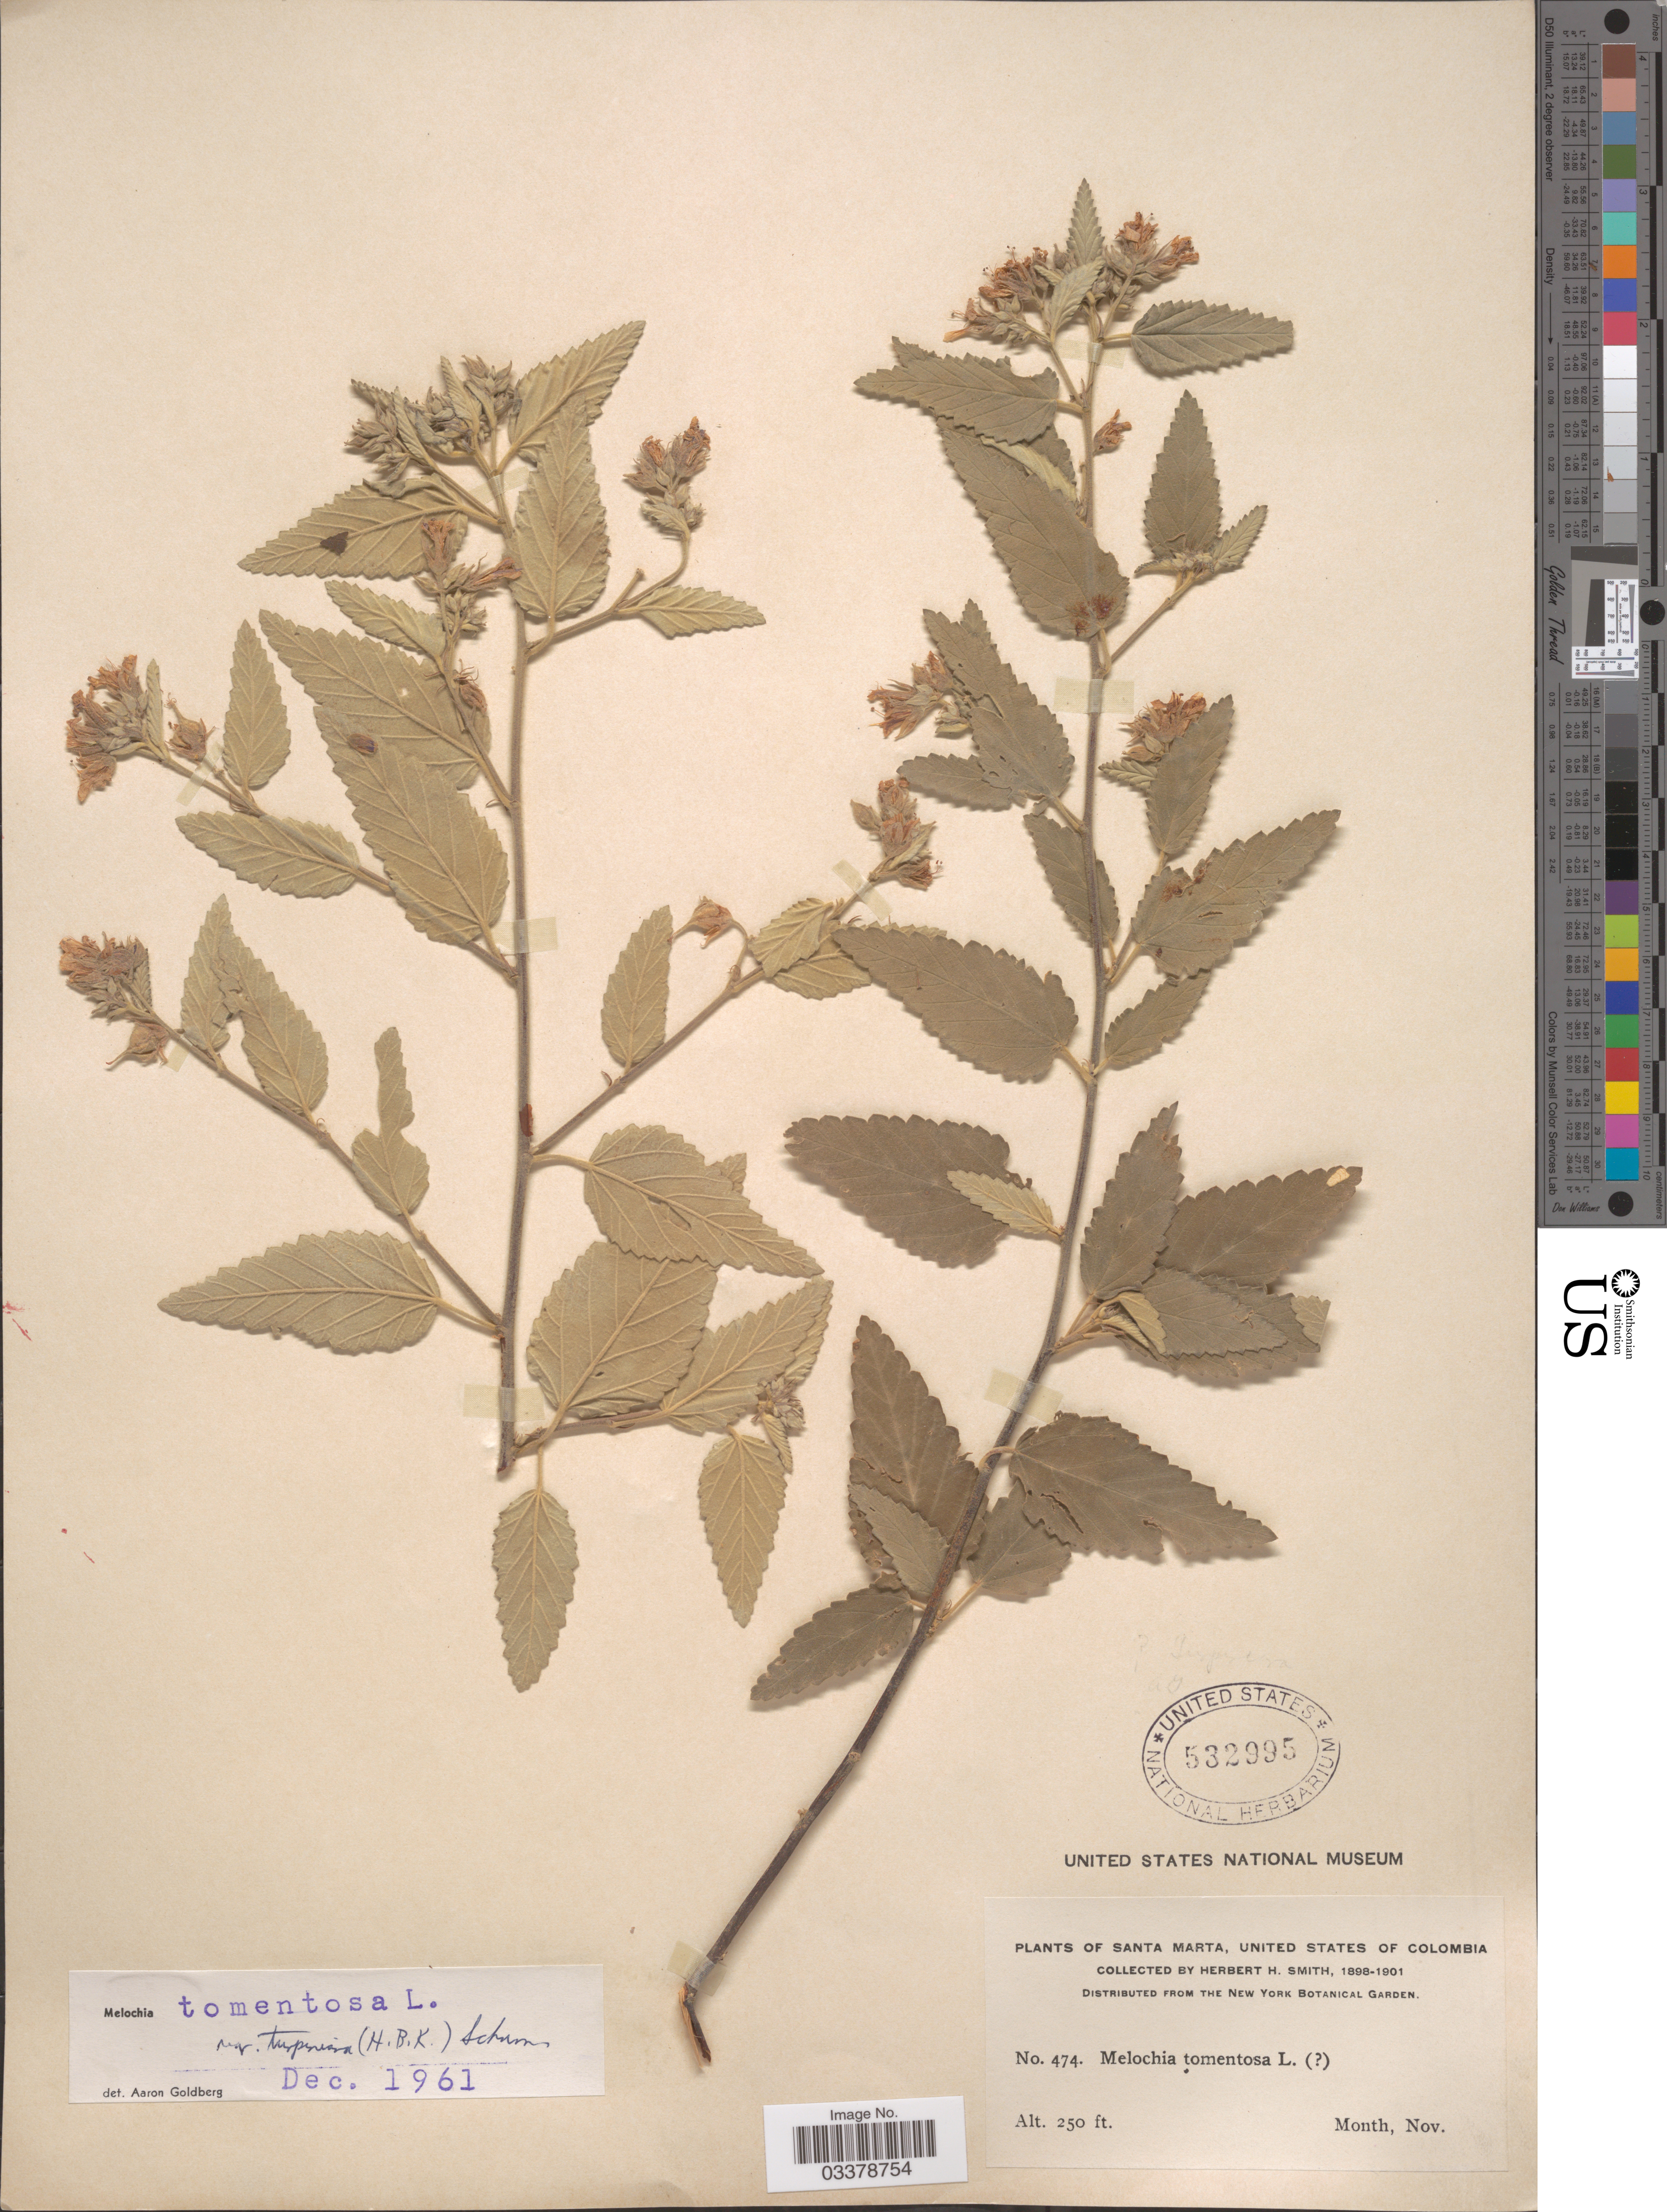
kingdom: Plantae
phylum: Tracheophyta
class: Magnoliopsida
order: Malvales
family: Malvaceae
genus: Melochia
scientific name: Melochia tomentosa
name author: L.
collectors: Herbert H. Smith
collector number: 474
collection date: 1898-11/1901-11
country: Colombia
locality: Santa Marta, United States of Colombia.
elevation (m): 76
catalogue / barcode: US 532995